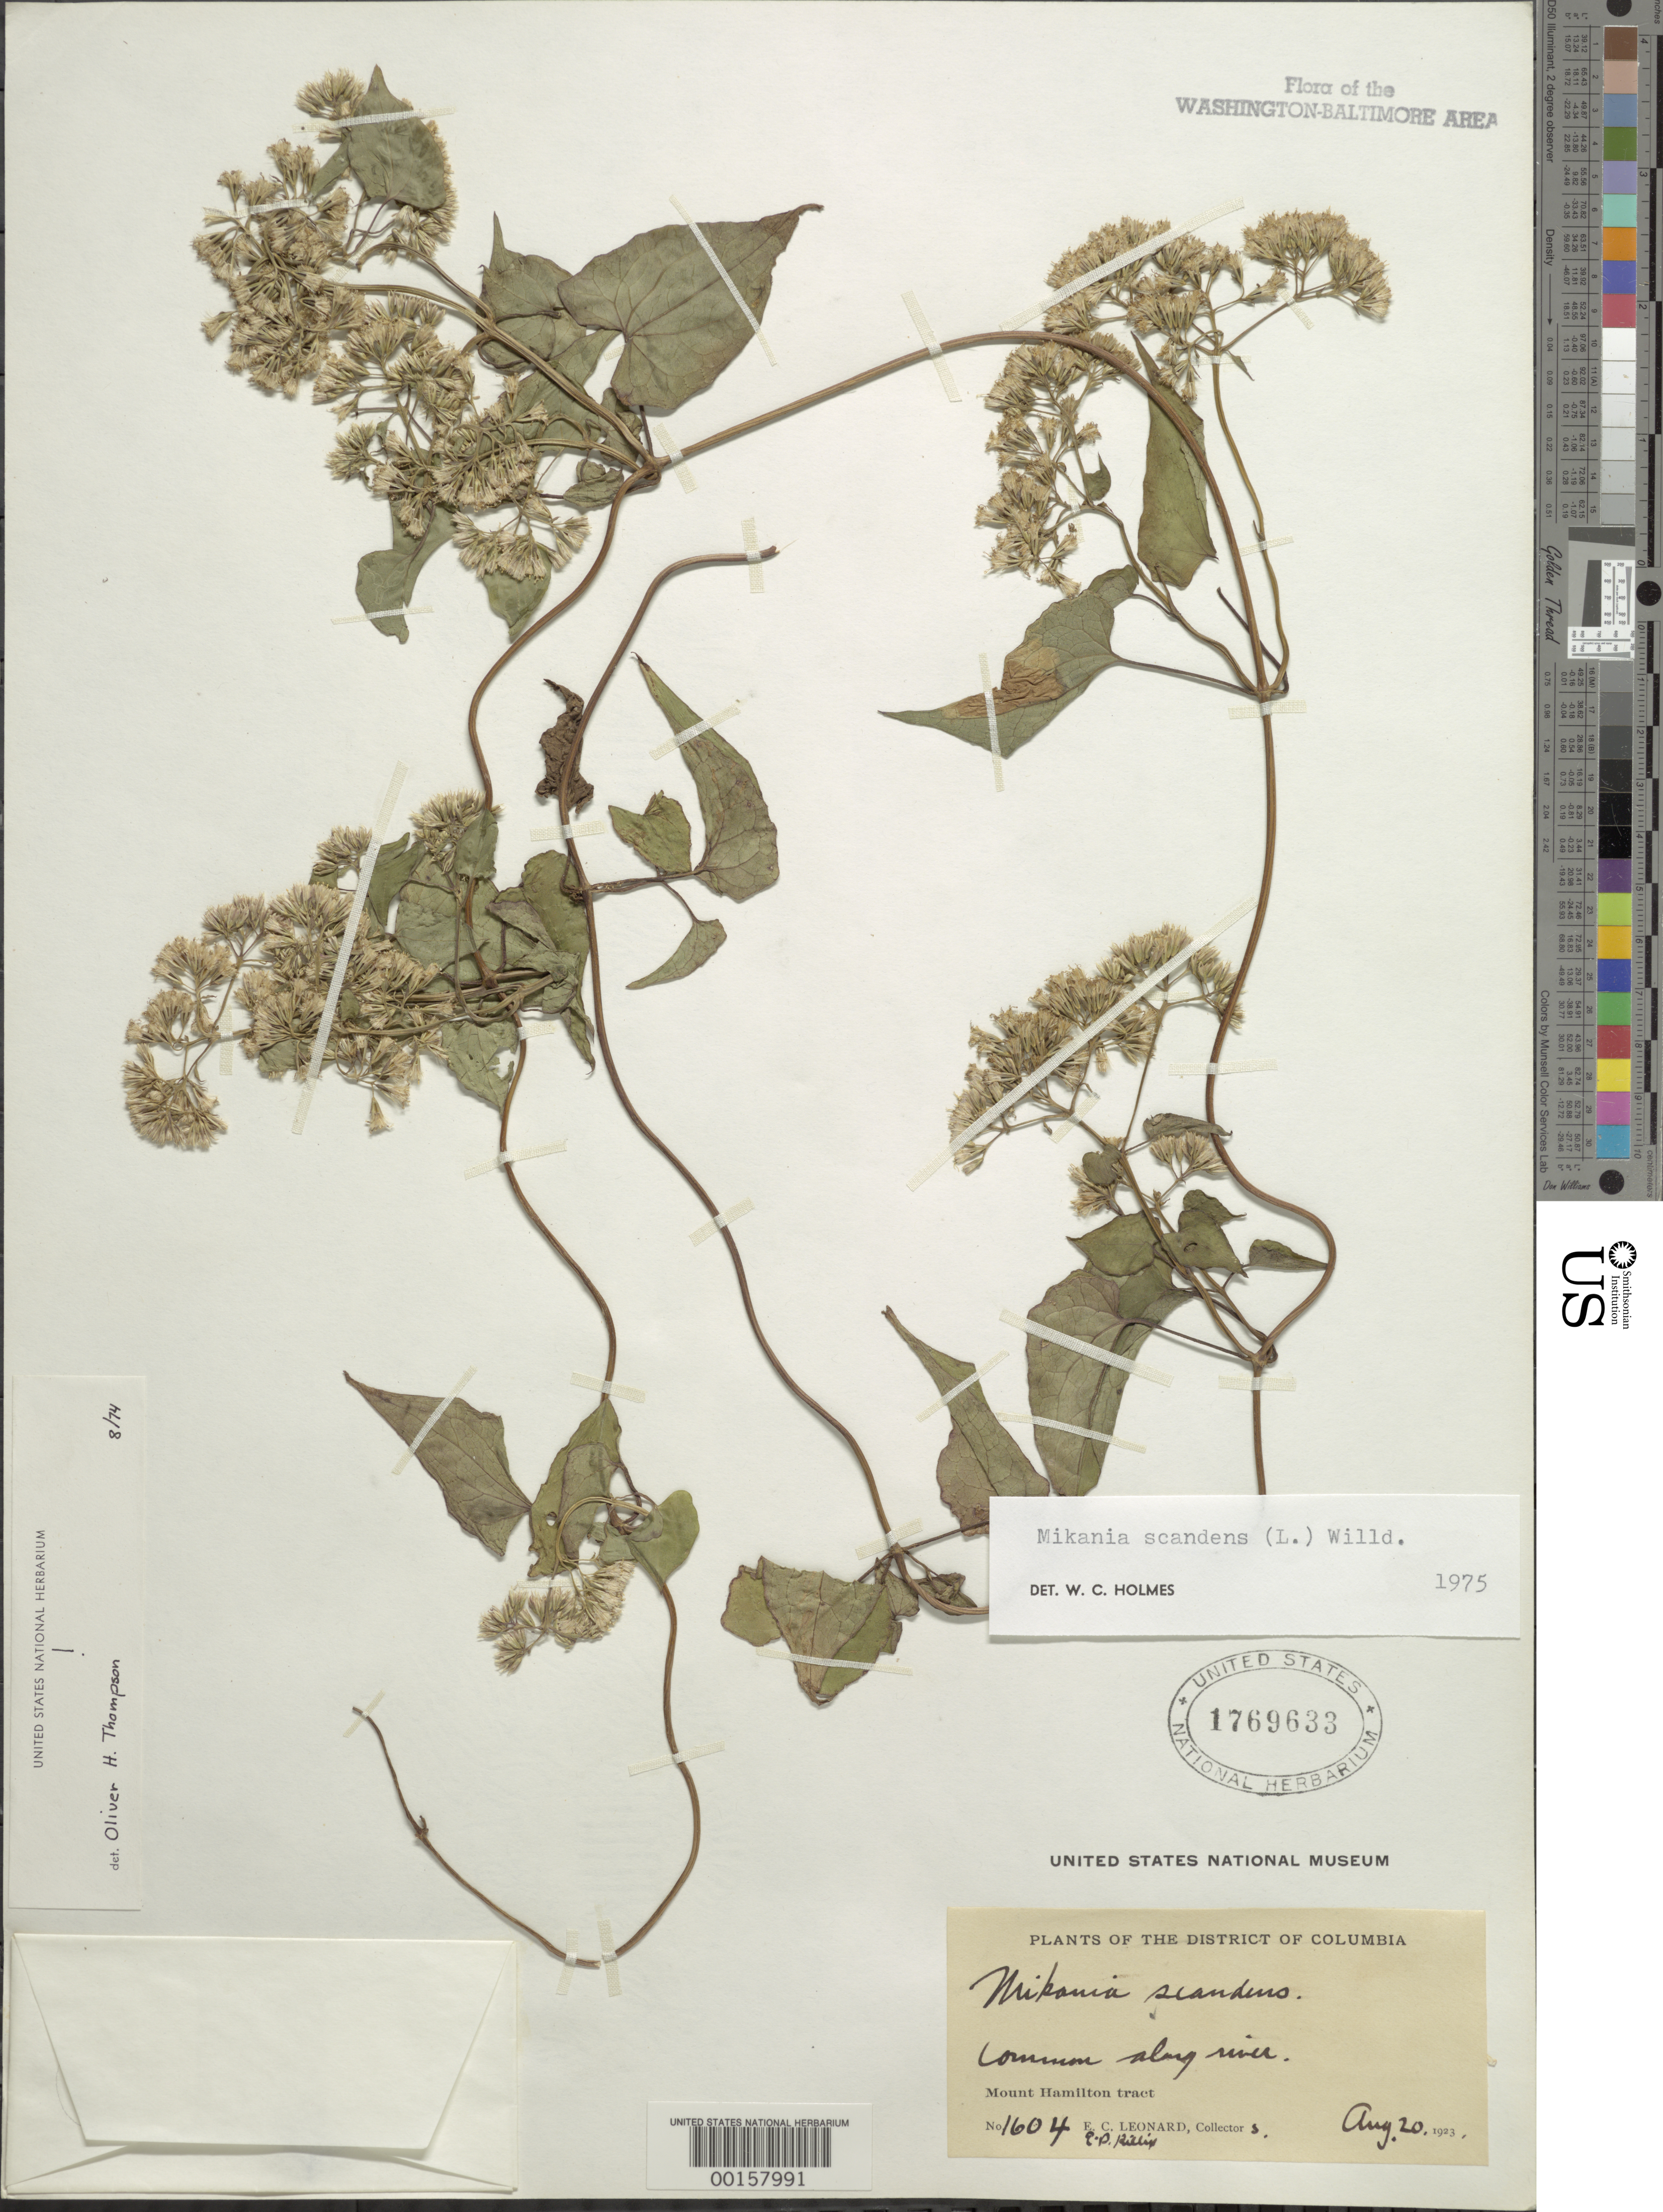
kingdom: Plantae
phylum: Tracheophyta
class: Magnoliopsida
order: Asterales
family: Asteraceae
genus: Mikania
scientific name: Mikania scandens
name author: (L.) Willd.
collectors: E. C. Leonard & E. P. Killip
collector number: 1604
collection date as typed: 20 Aug 1923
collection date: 1923-08-20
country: United States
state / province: District of Columbia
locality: Mount Hamilton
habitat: Along river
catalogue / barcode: US 1769633